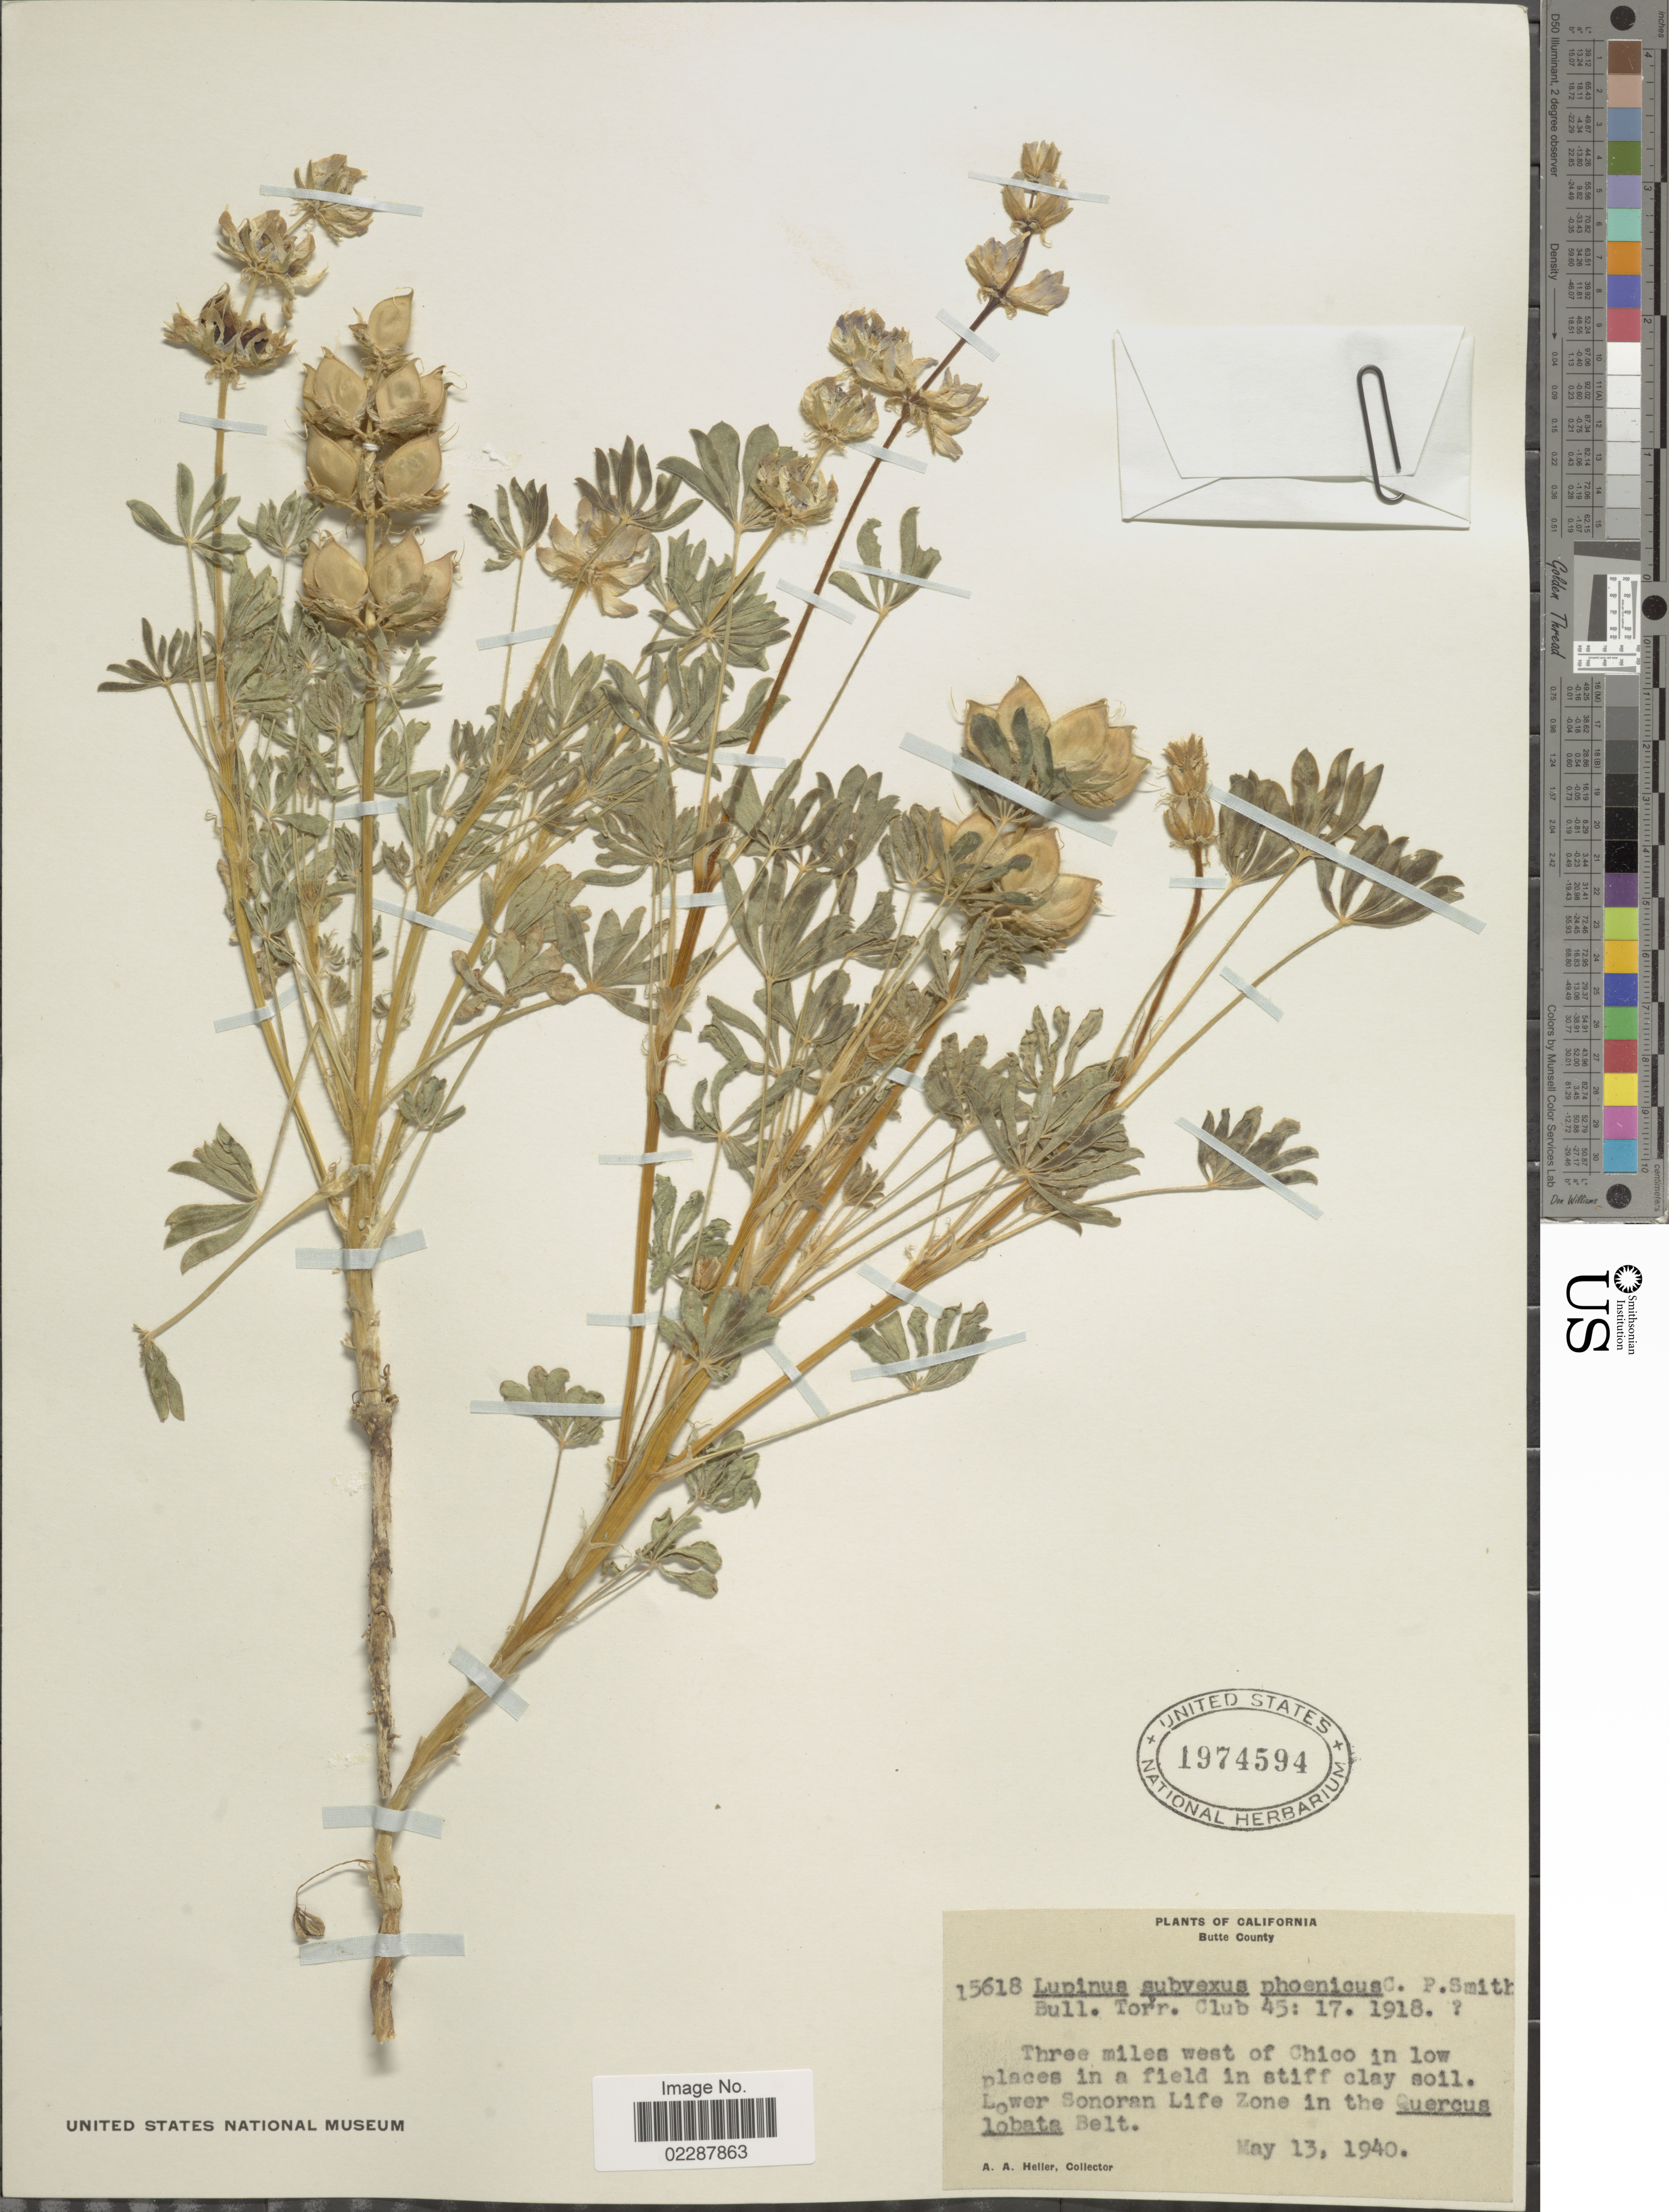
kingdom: Plantae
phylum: Tracheophyta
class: Magnoliopsida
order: Fabales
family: Fabaceae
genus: Lupinus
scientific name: Lupinus subvexus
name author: C.P. Sm.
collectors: A. A. Heller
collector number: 15618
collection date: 1940-05-13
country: United States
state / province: California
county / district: Butte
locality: Butte County, Three miles west of Chico in low places in a field in stiff clay soil.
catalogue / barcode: US 1974594